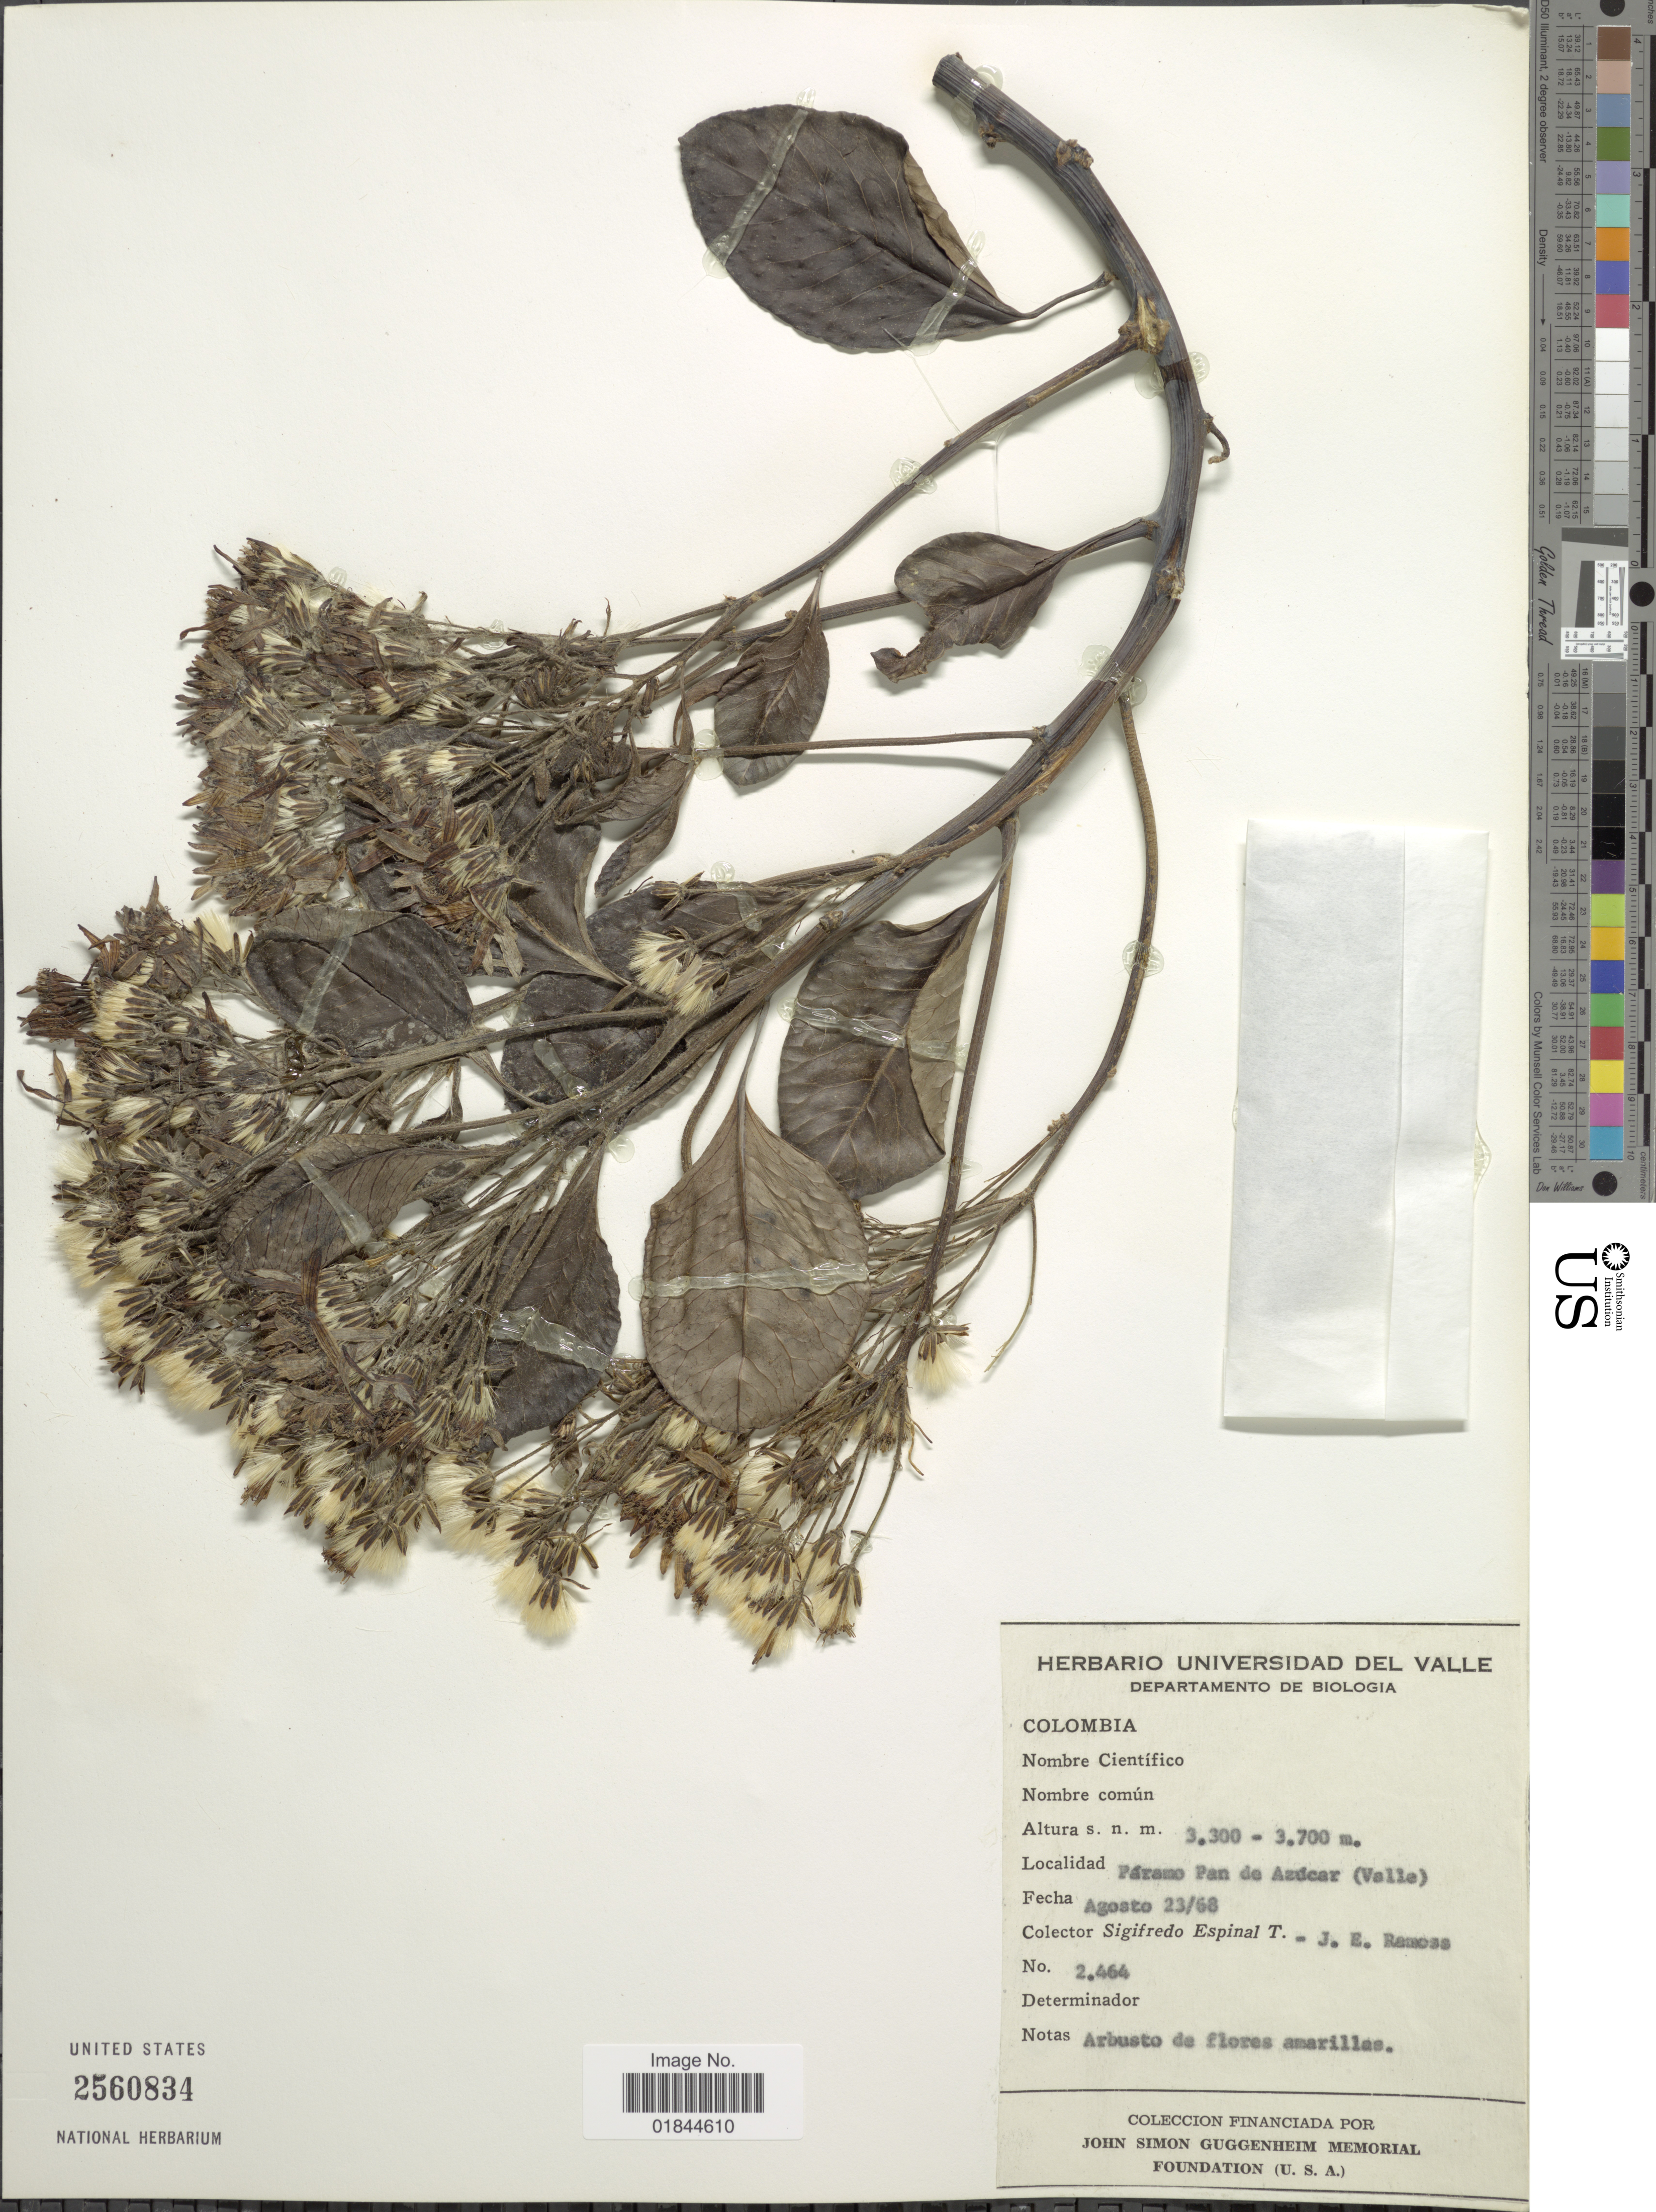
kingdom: Plantae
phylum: Tracheophyta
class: Magnoliopsida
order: Asterales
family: Asteraceae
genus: Pentacalia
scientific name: Pentacalia sylvicola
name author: (Greenm.) Cuatrec.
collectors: L. S. Espinal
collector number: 2464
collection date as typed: Transcribed d/m/y: 23/8/68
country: Colombia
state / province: Valle del Cauca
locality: Paramo Pan de Azucar (Valle)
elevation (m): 3300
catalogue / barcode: US 2560834